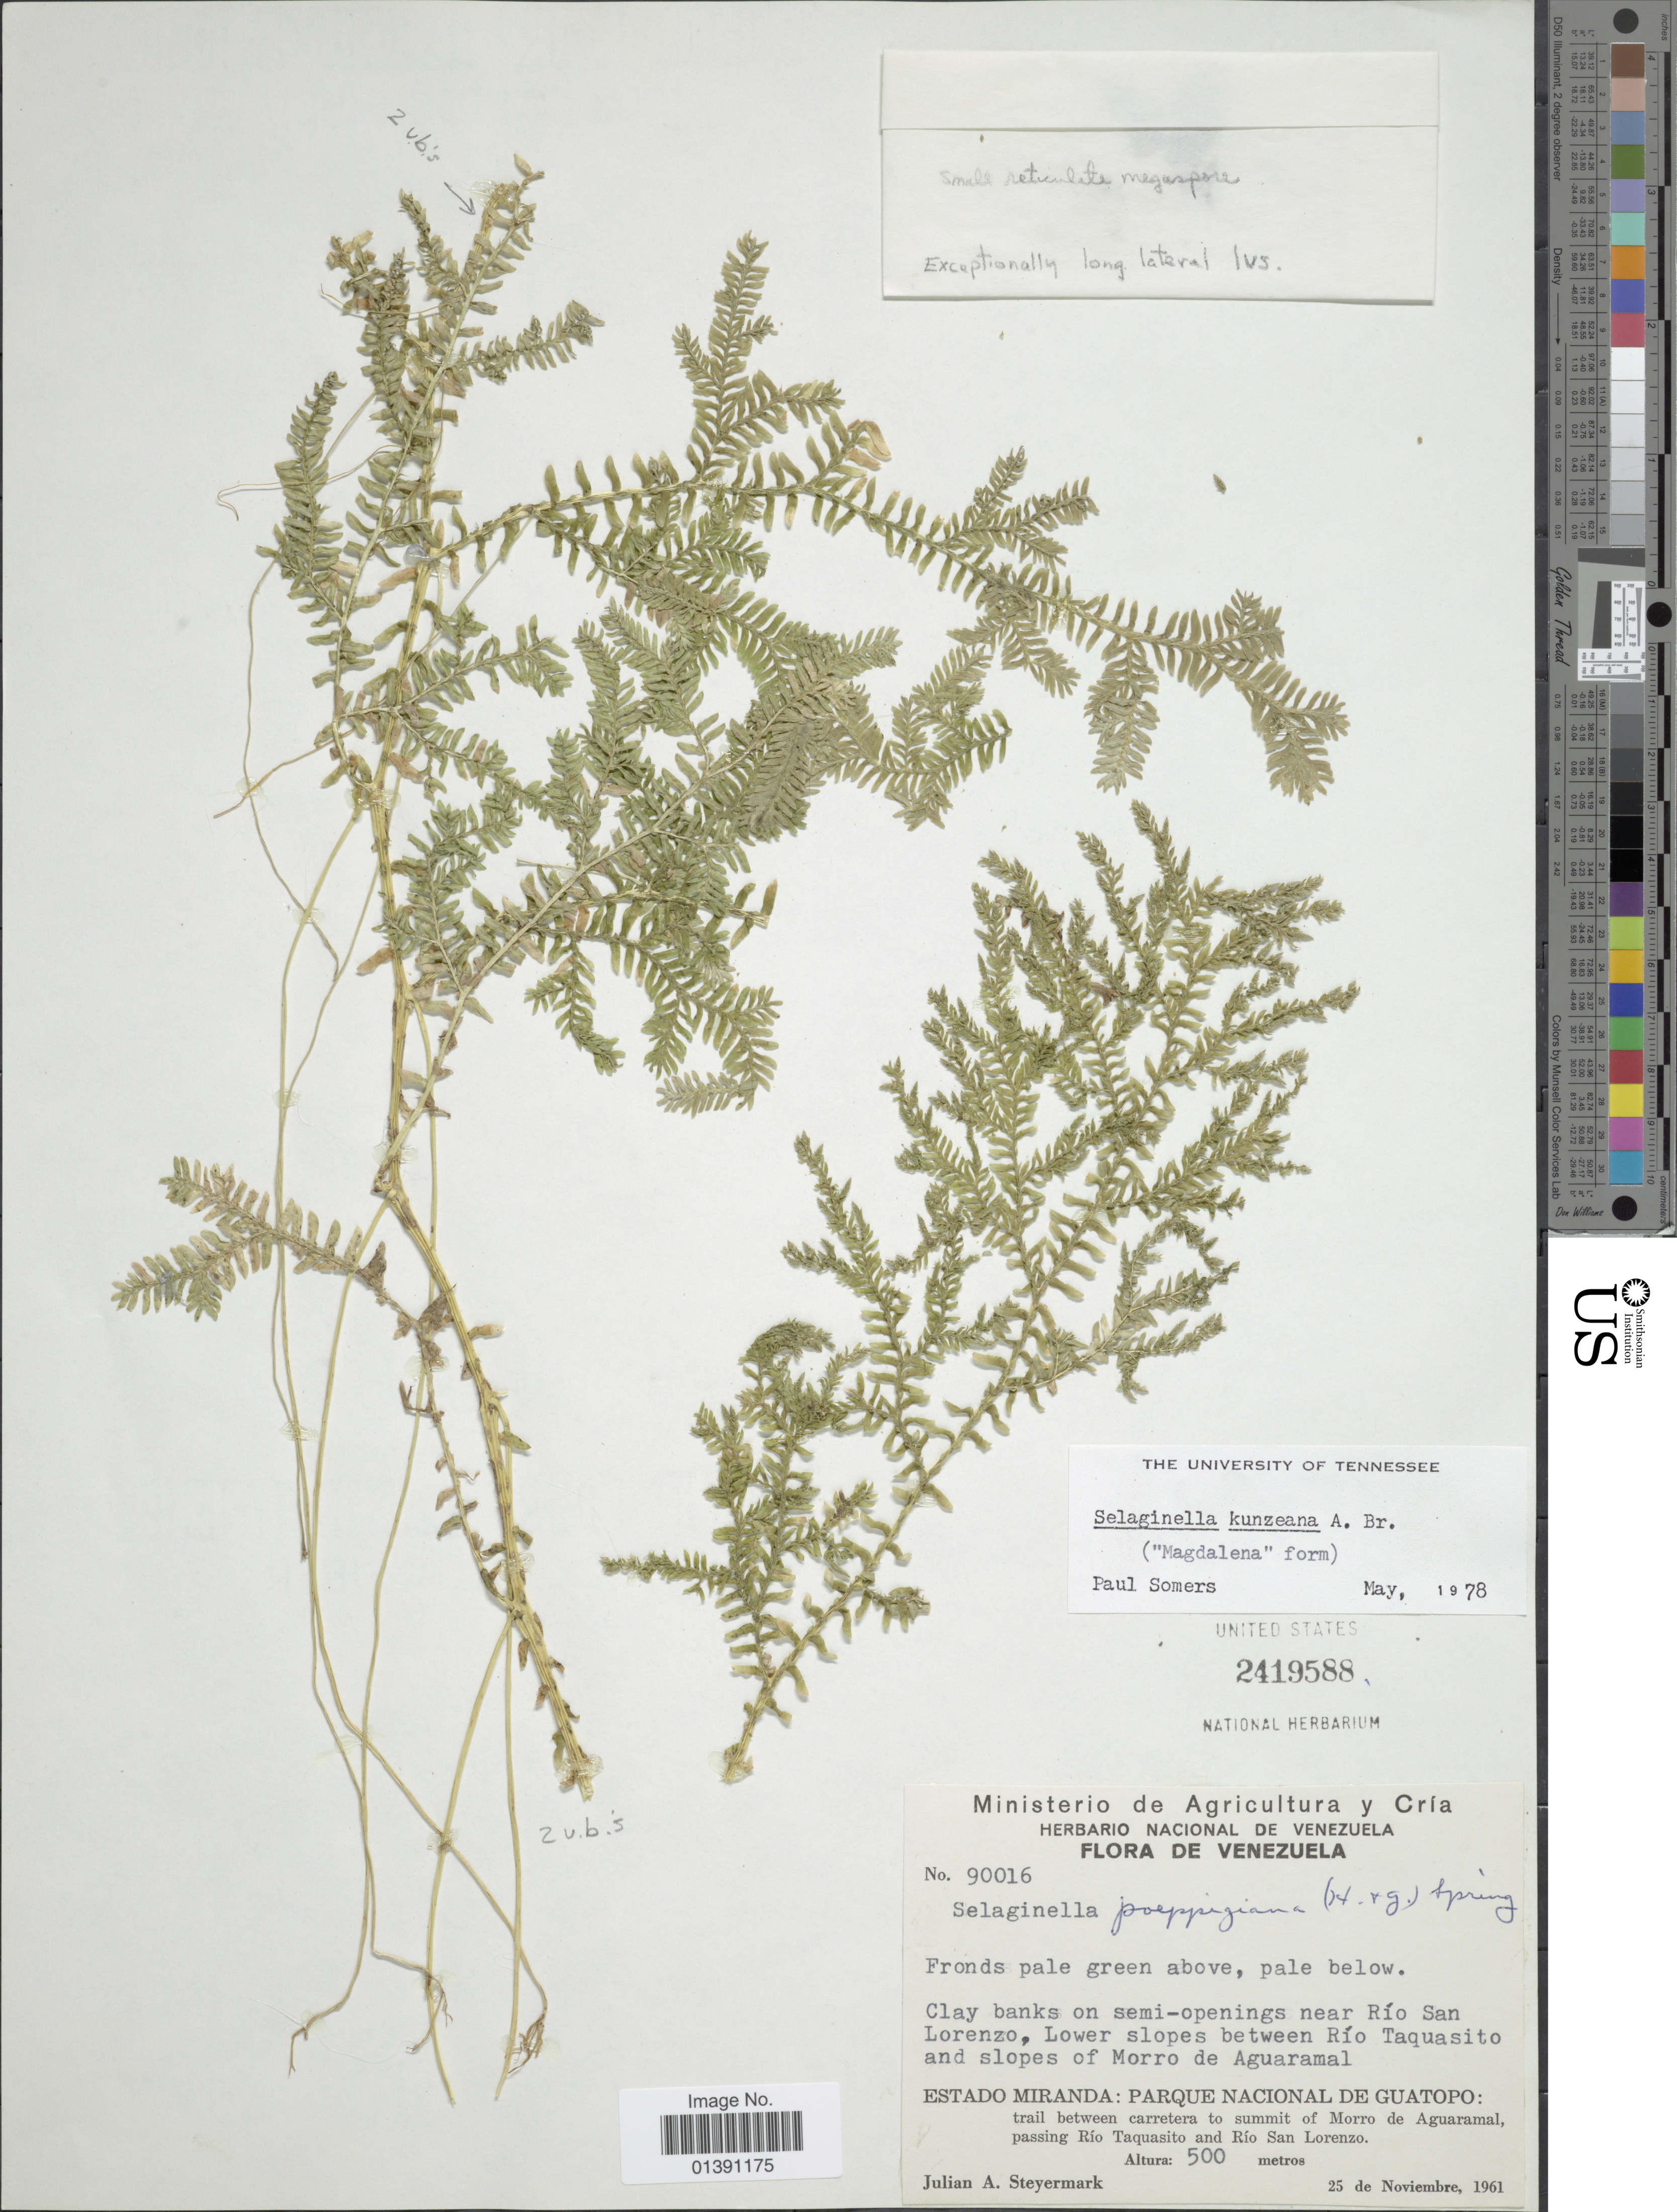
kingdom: Plantae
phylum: Tracheophyta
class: Lycopodiopsida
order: Selaginellales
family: Selaginellaceae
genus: Selaginella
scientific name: Selaginella kunzeana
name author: A. Br.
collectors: J. Steyermark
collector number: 90016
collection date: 1961-11-25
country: Venezuela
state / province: Miranda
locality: Clay banks on semi-opening near Río San Lorenzi, Lower slopes between Río Taquasito and slopes of Morro de Aguaramal, Parque Nacional de Guatopo: trail between carretera to summit of Morro de Aguaramal, passing Río Taquisito and Ría San Lorenzo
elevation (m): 500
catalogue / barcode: US 2419588